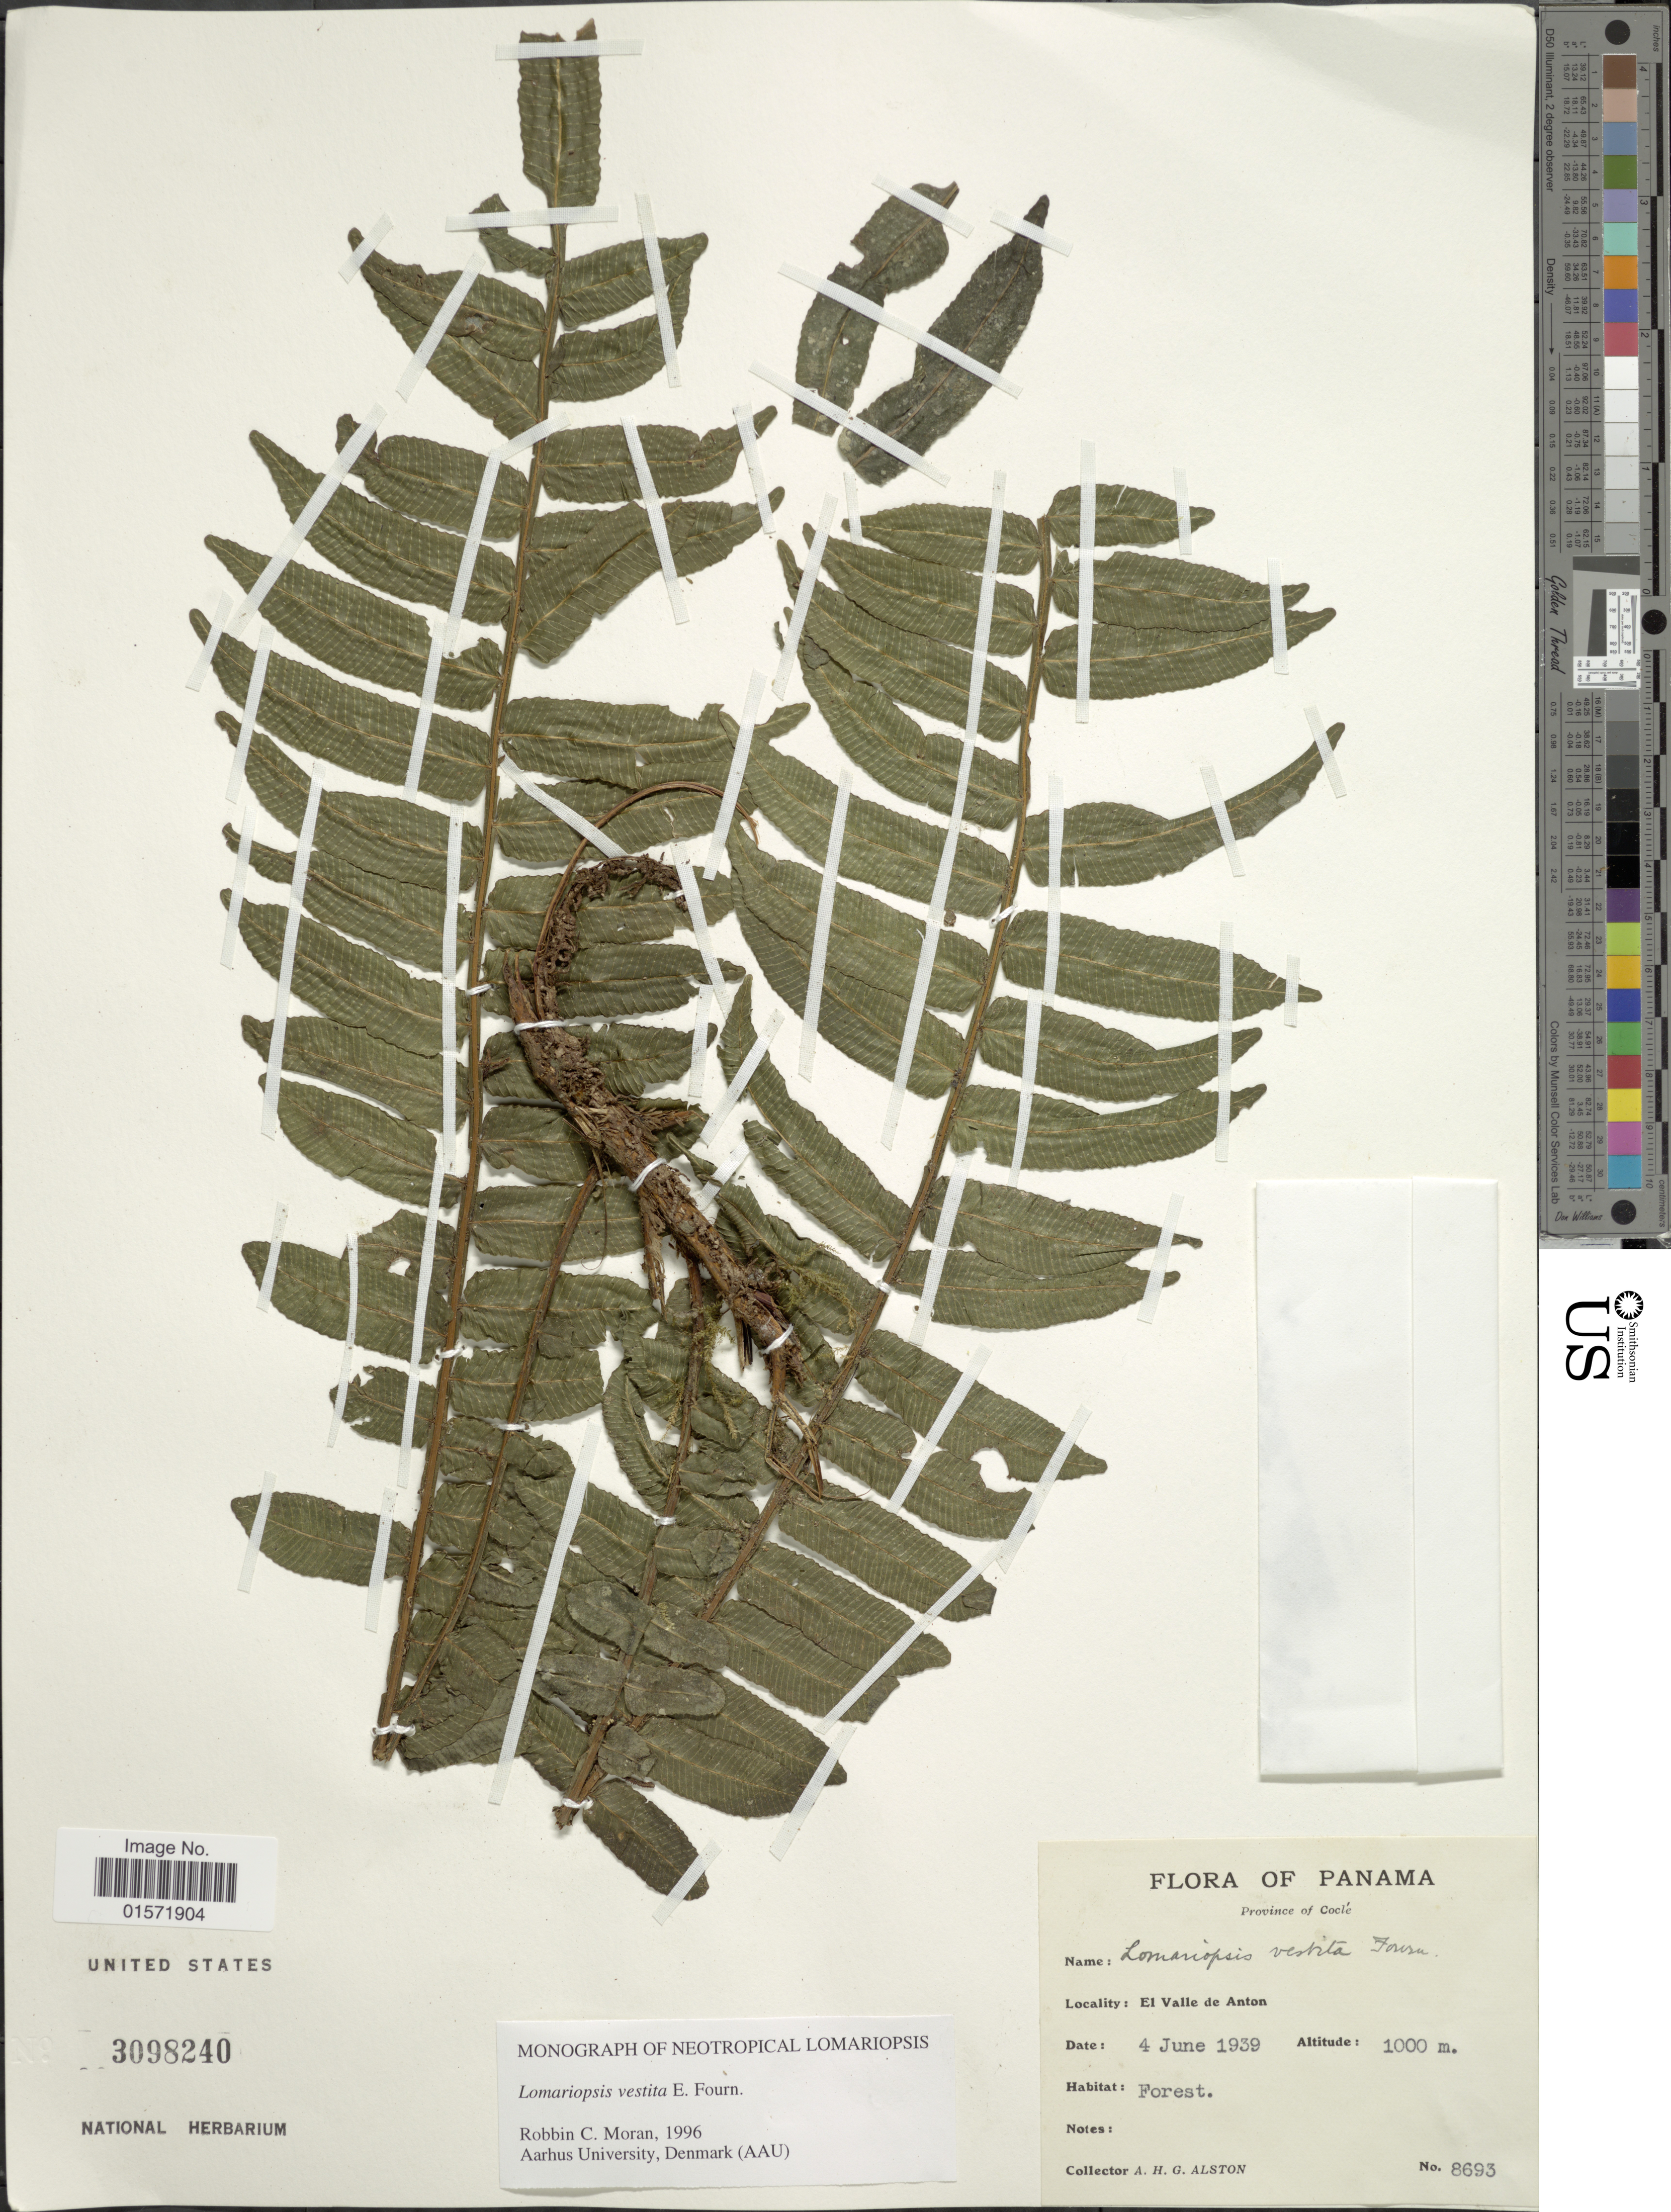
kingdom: Plantae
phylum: Tracheophyta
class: Polypodiopsida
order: Polypodiales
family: Lomariopsidaceae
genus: Lomariopsis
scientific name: Lomariopsis vestita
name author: E. Fourn.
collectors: A. H. Alston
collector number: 8693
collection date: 1939-06-04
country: Panama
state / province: Coclé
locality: El Valle de Anton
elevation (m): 1000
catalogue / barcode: US 3098240